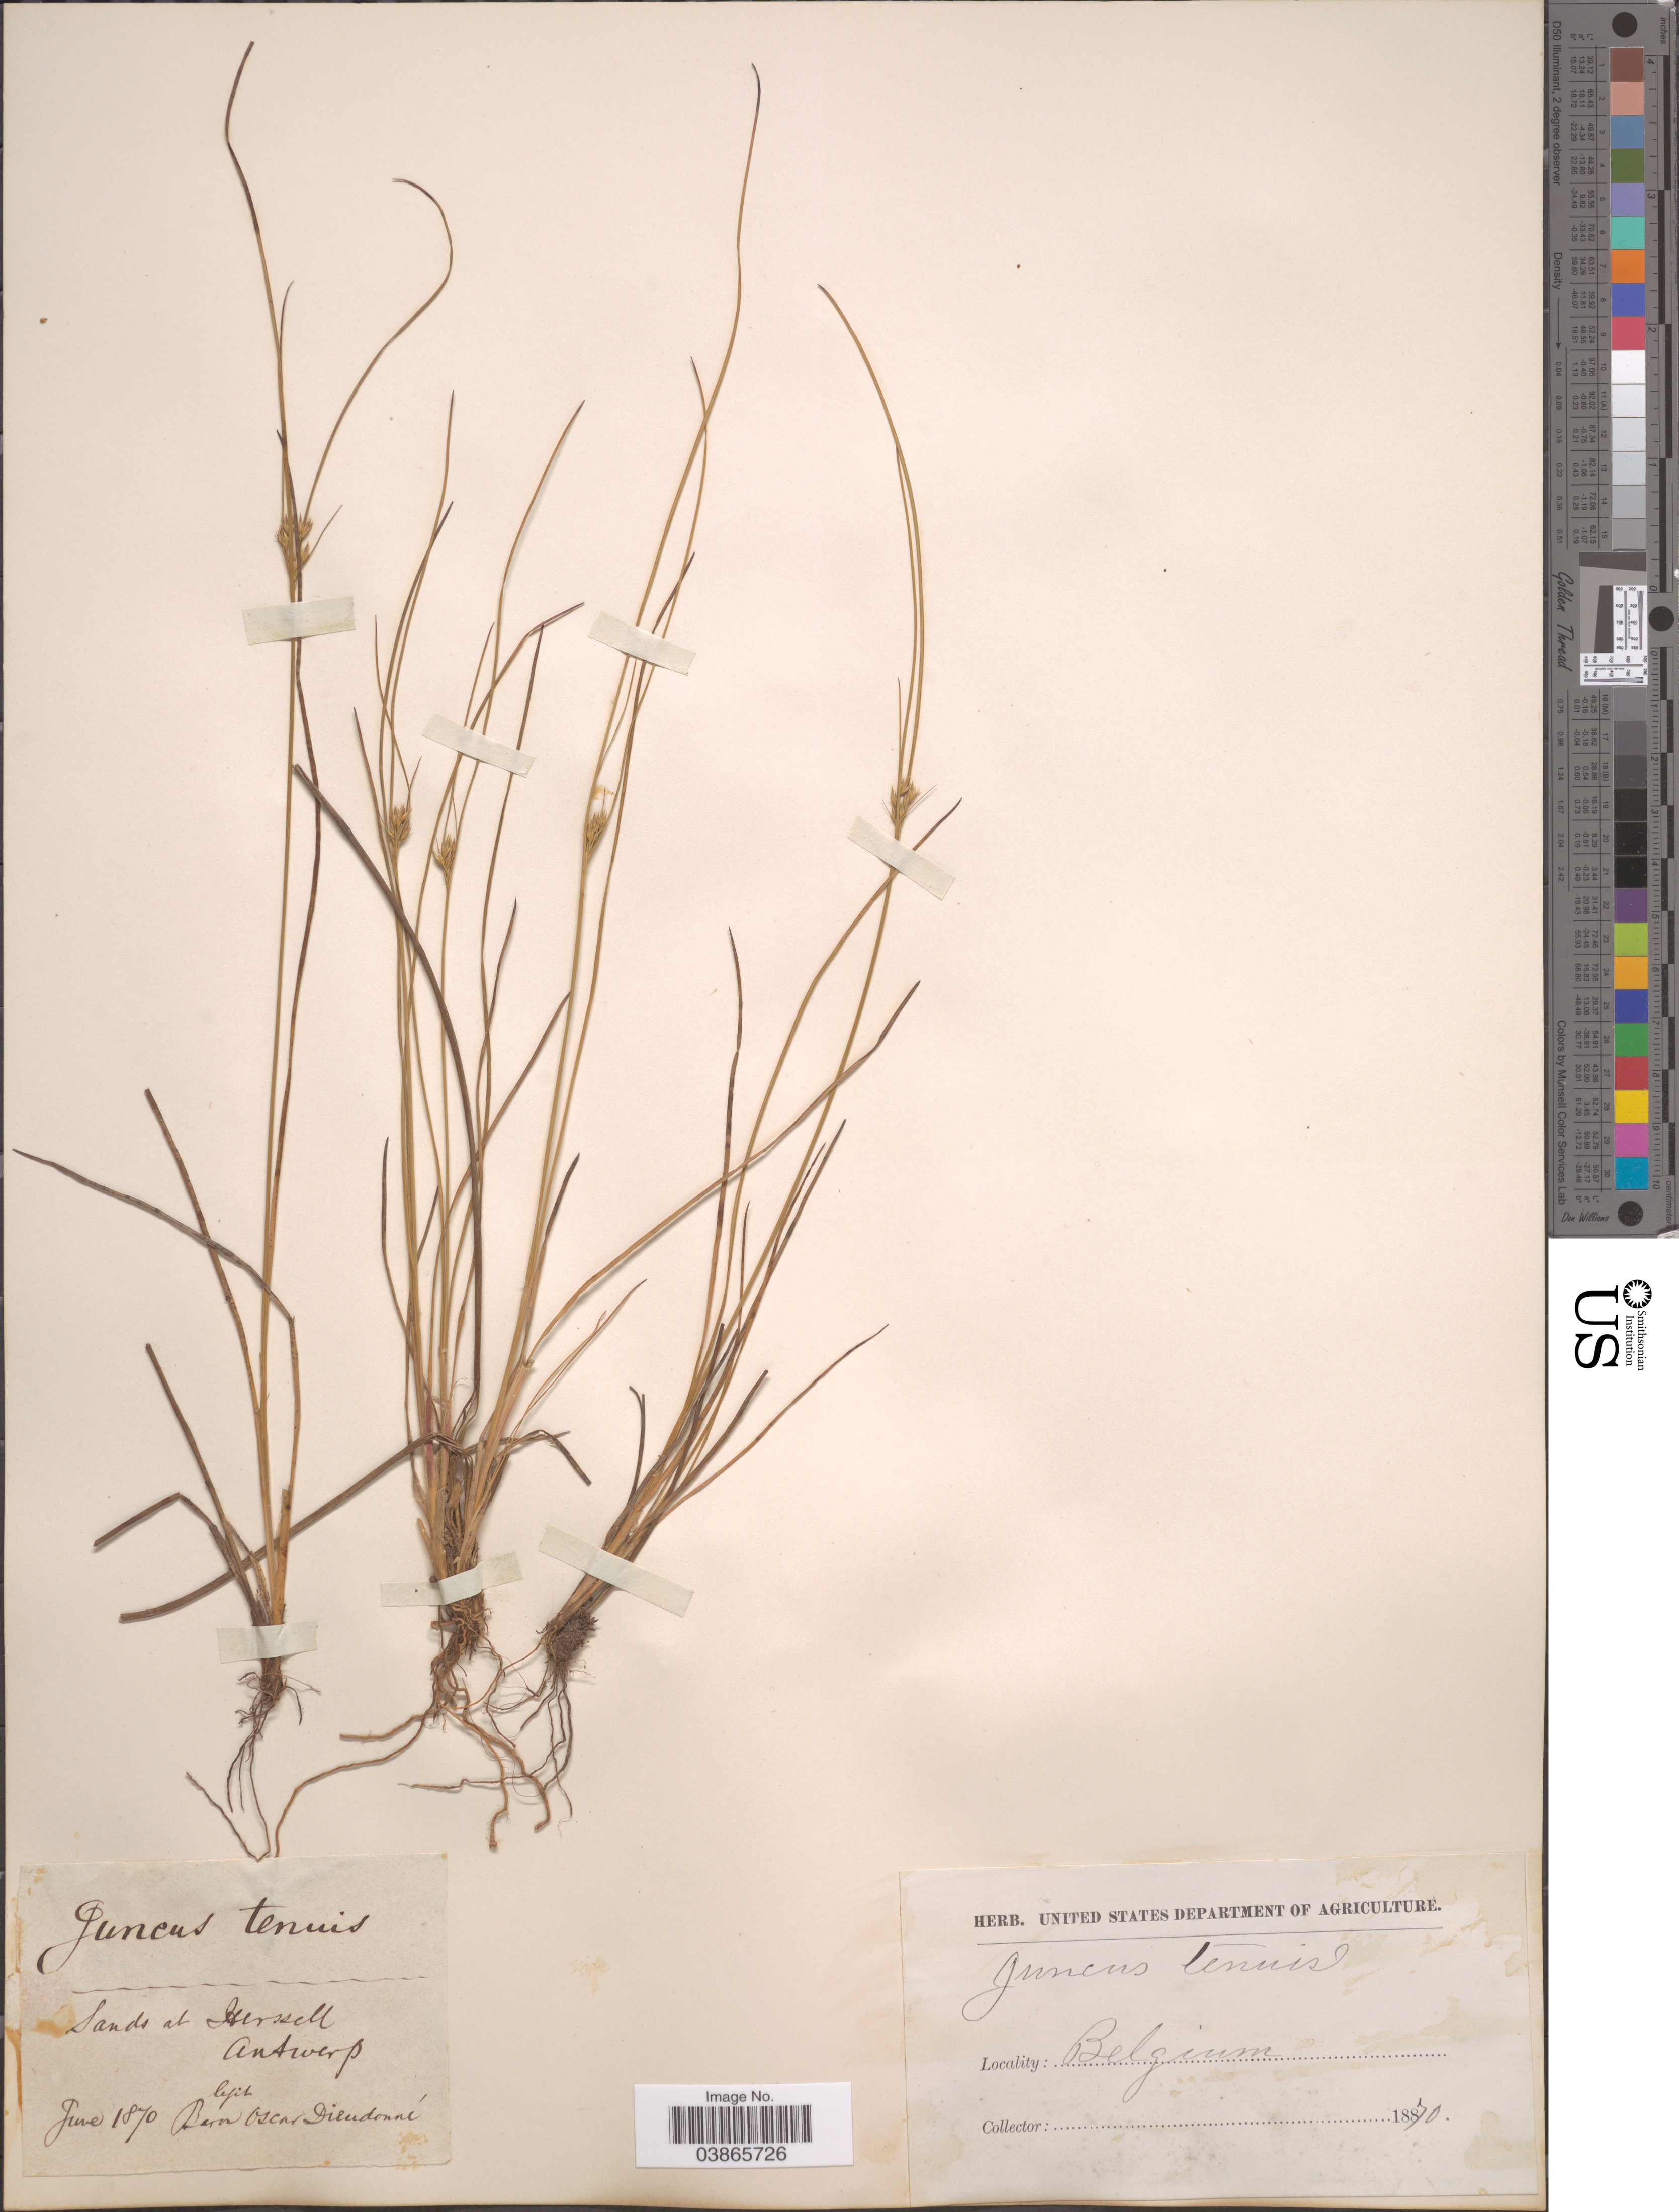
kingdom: Plantae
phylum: Tracheophyta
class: Liliopsida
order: Poales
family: Juncaceae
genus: Juncus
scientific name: Juncus tenuis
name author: Willd.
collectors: D. Dieudonné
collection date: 1870-06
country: Belgium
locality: Sands at Herssell. Antwerp.